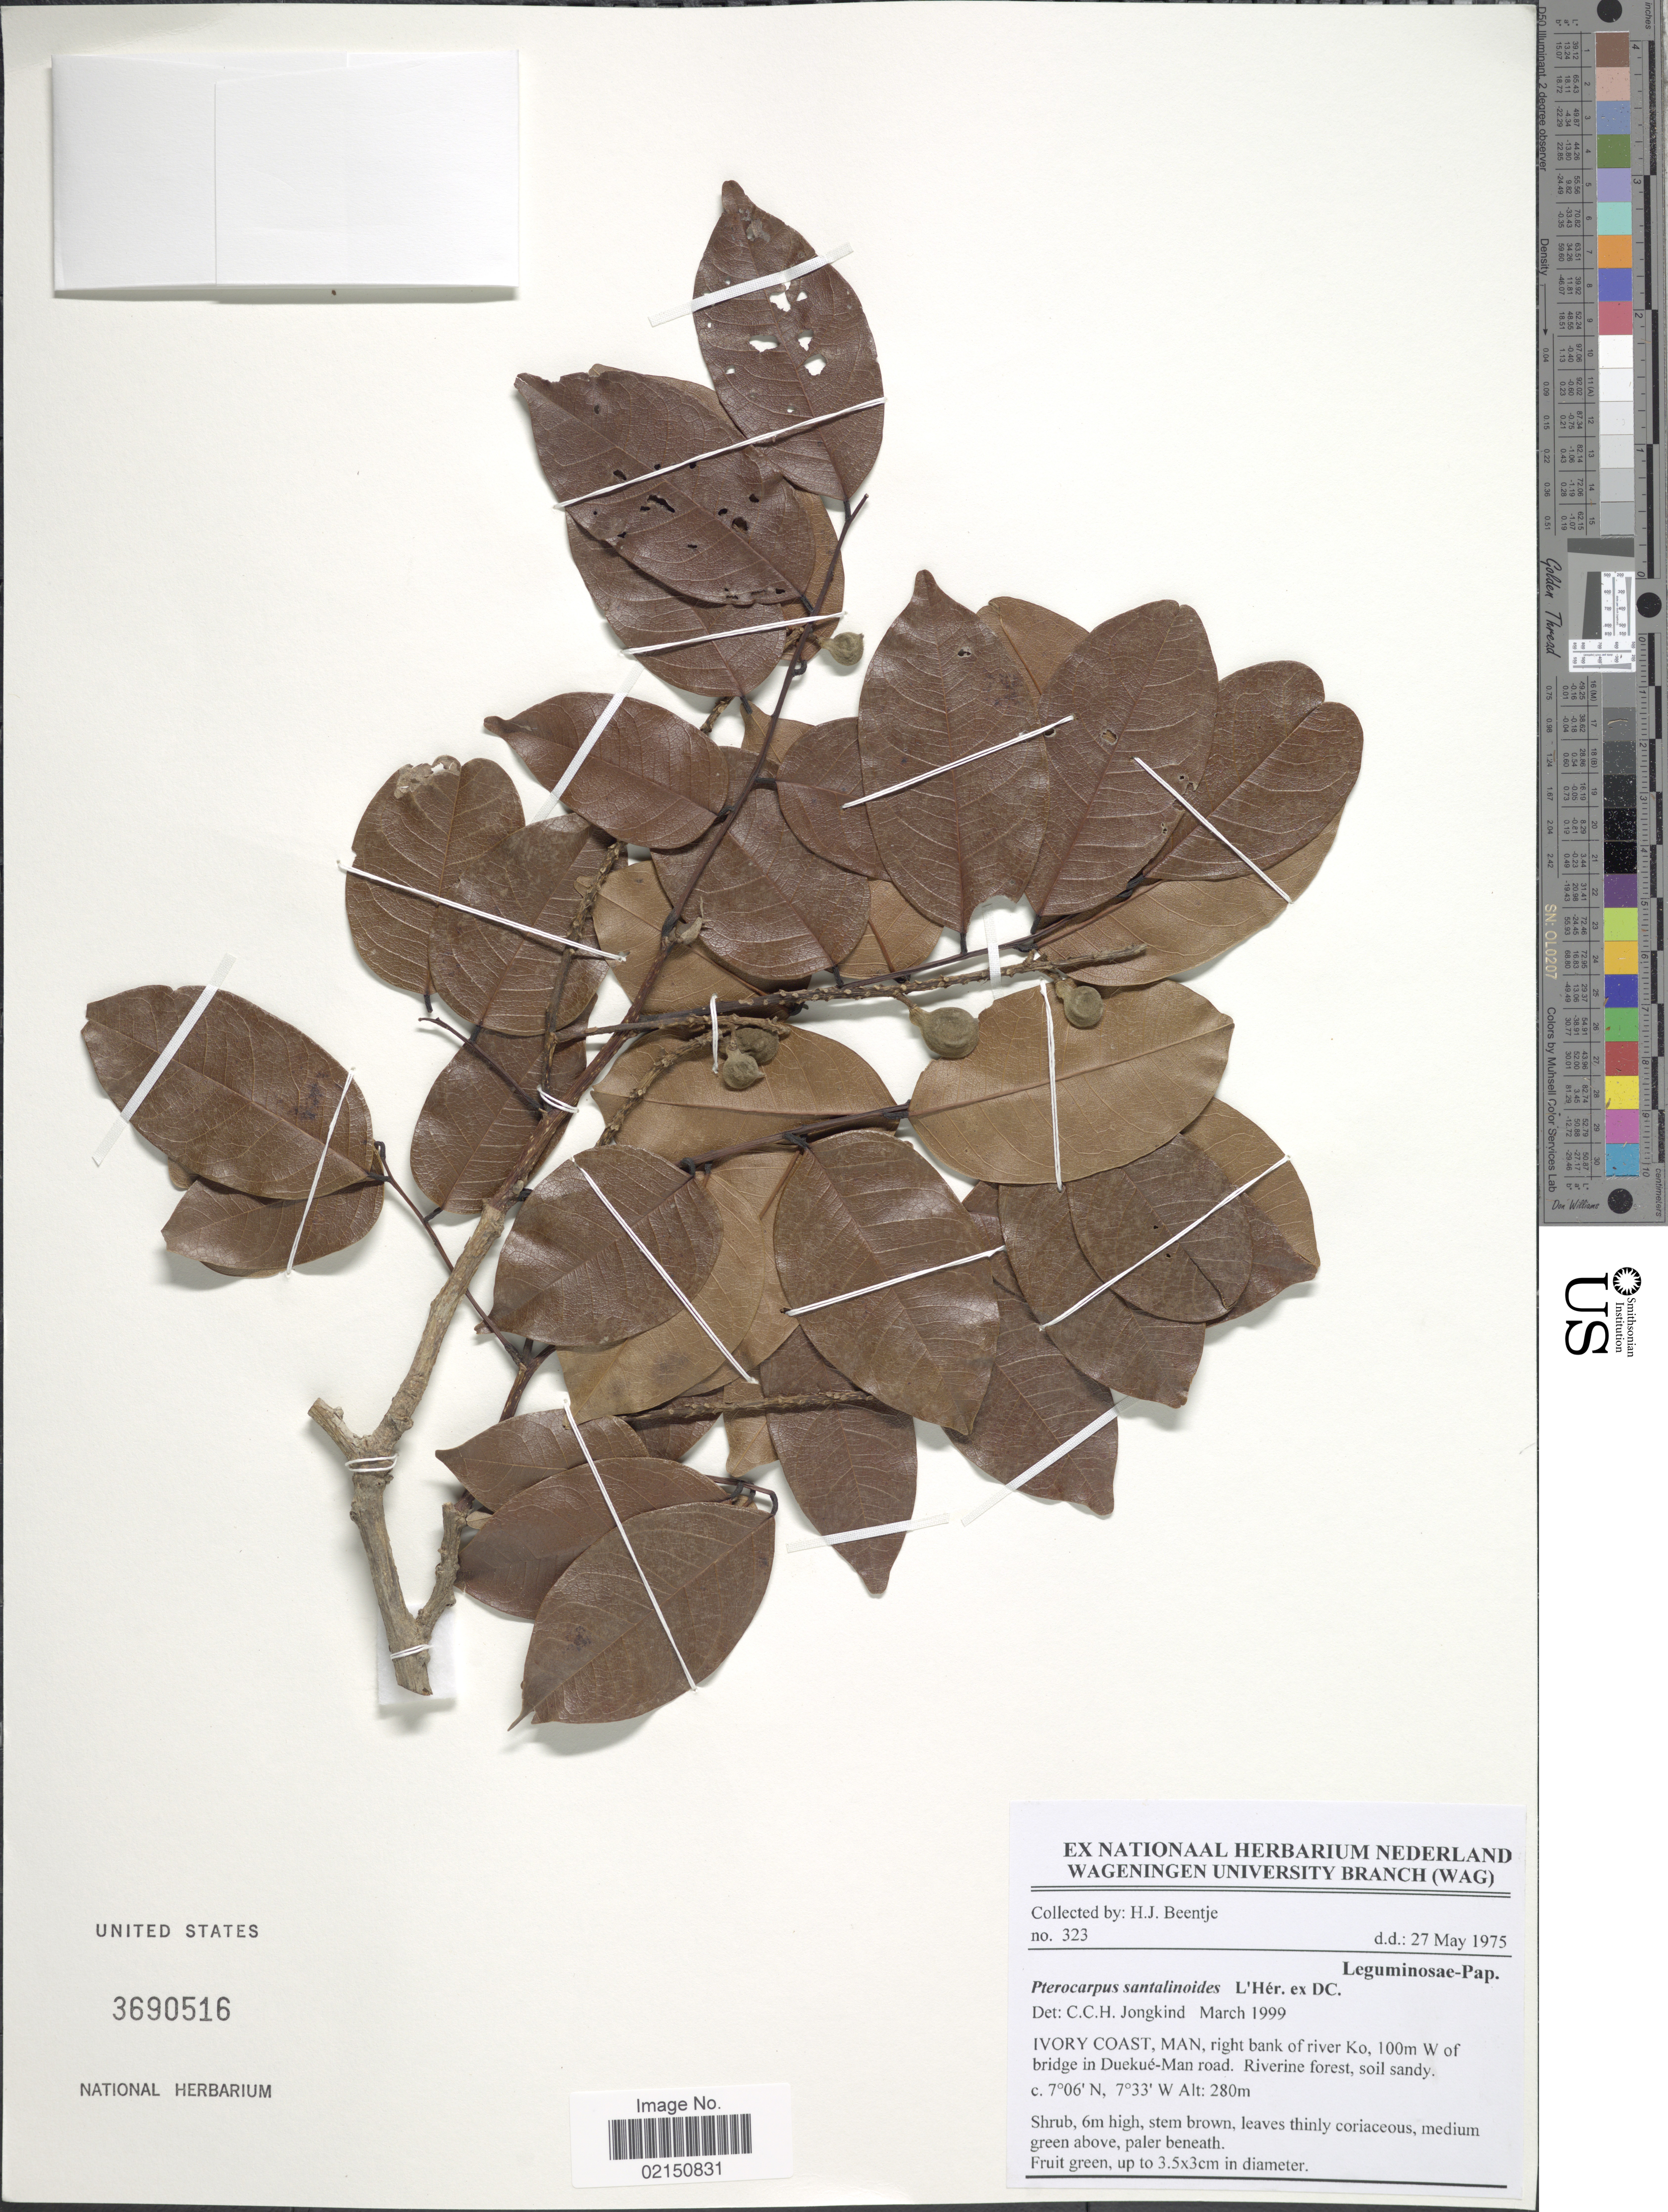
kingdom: Plantae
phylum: Tracheophyta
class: Magnoliopsida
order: Fabales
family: Fabaceae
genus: Pterocarpus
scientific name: Pterocarpus santalinoides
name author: L'Hér. ex DC.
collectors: H. J. Beentje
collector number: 323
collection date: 1975-05-27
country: Ivory Coast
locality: Man, right bank of river Ko, 100m W of bridge in Duekué-Man road.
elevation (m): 280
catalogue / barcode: US 3690516